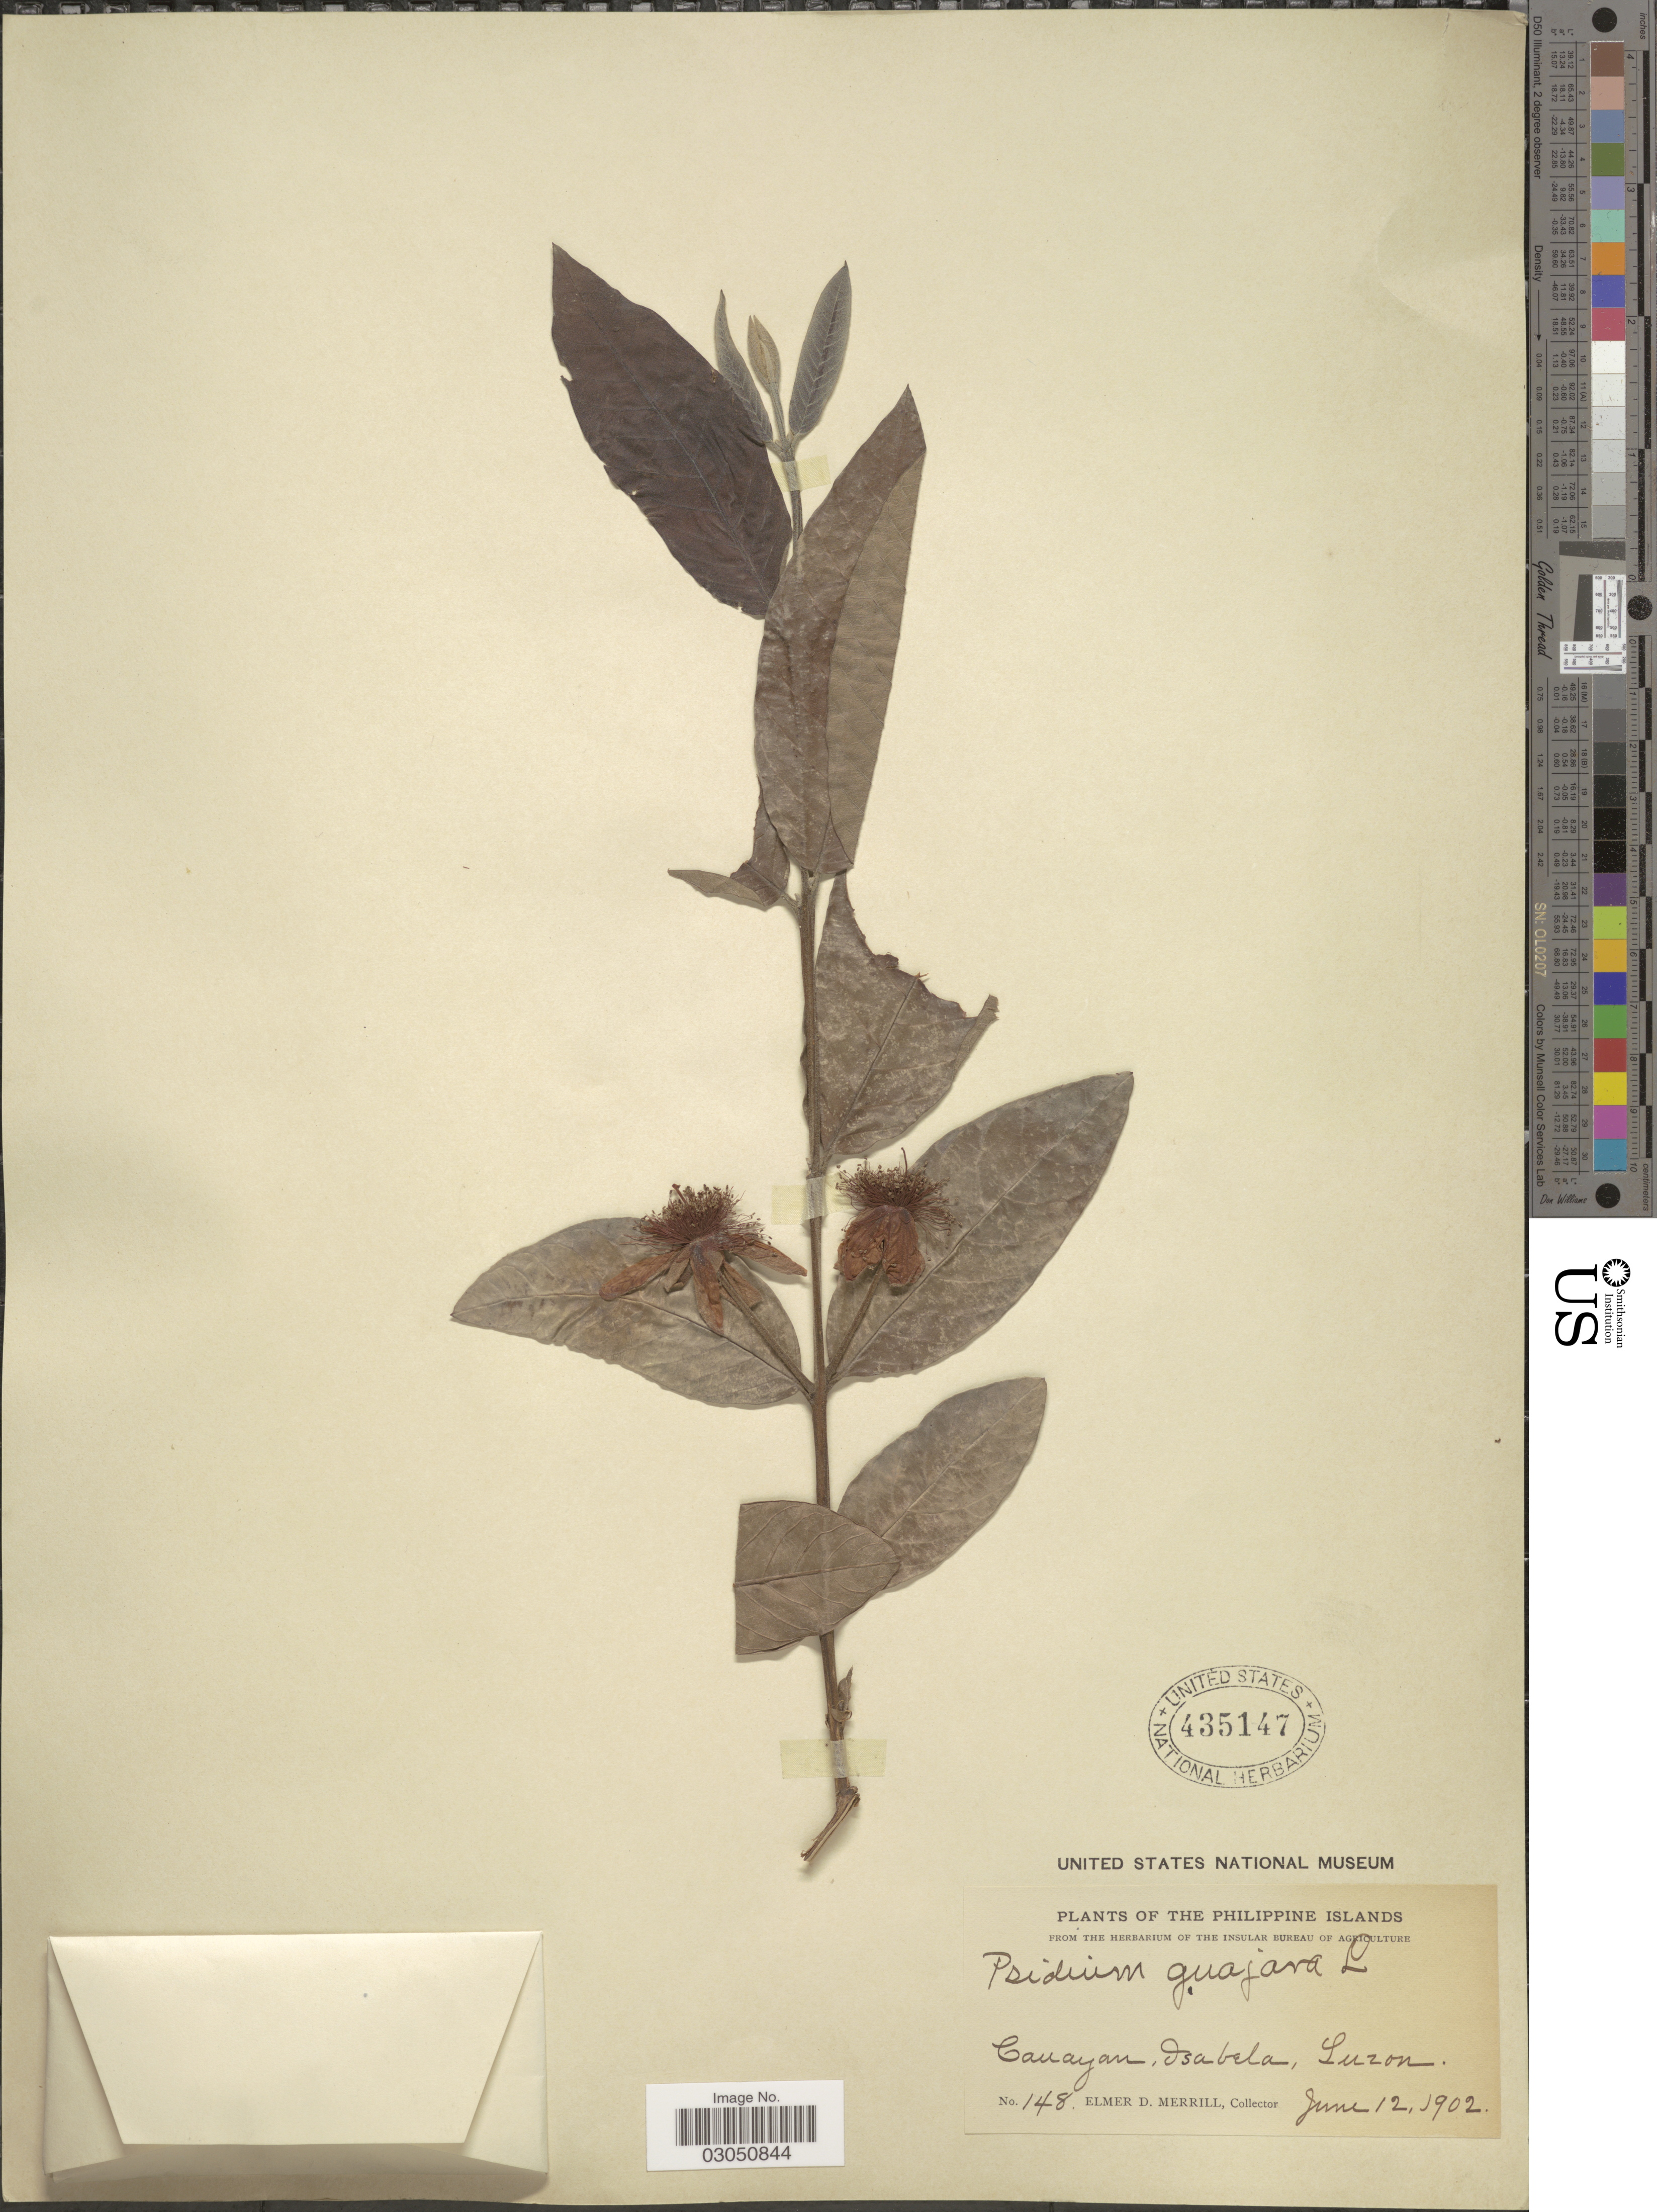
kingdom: Plantae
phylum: Tracheophyta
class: Magnoliopsida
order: Myrtales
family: Myrtaceae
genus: Psidium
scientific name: Psidium guajava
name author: L.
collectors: E. D. Merrill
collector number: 148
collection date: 1902-06-12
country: Philippines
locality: Philippine Islands. Cauayan, Isabela, Luzon.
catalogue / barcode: US 435147